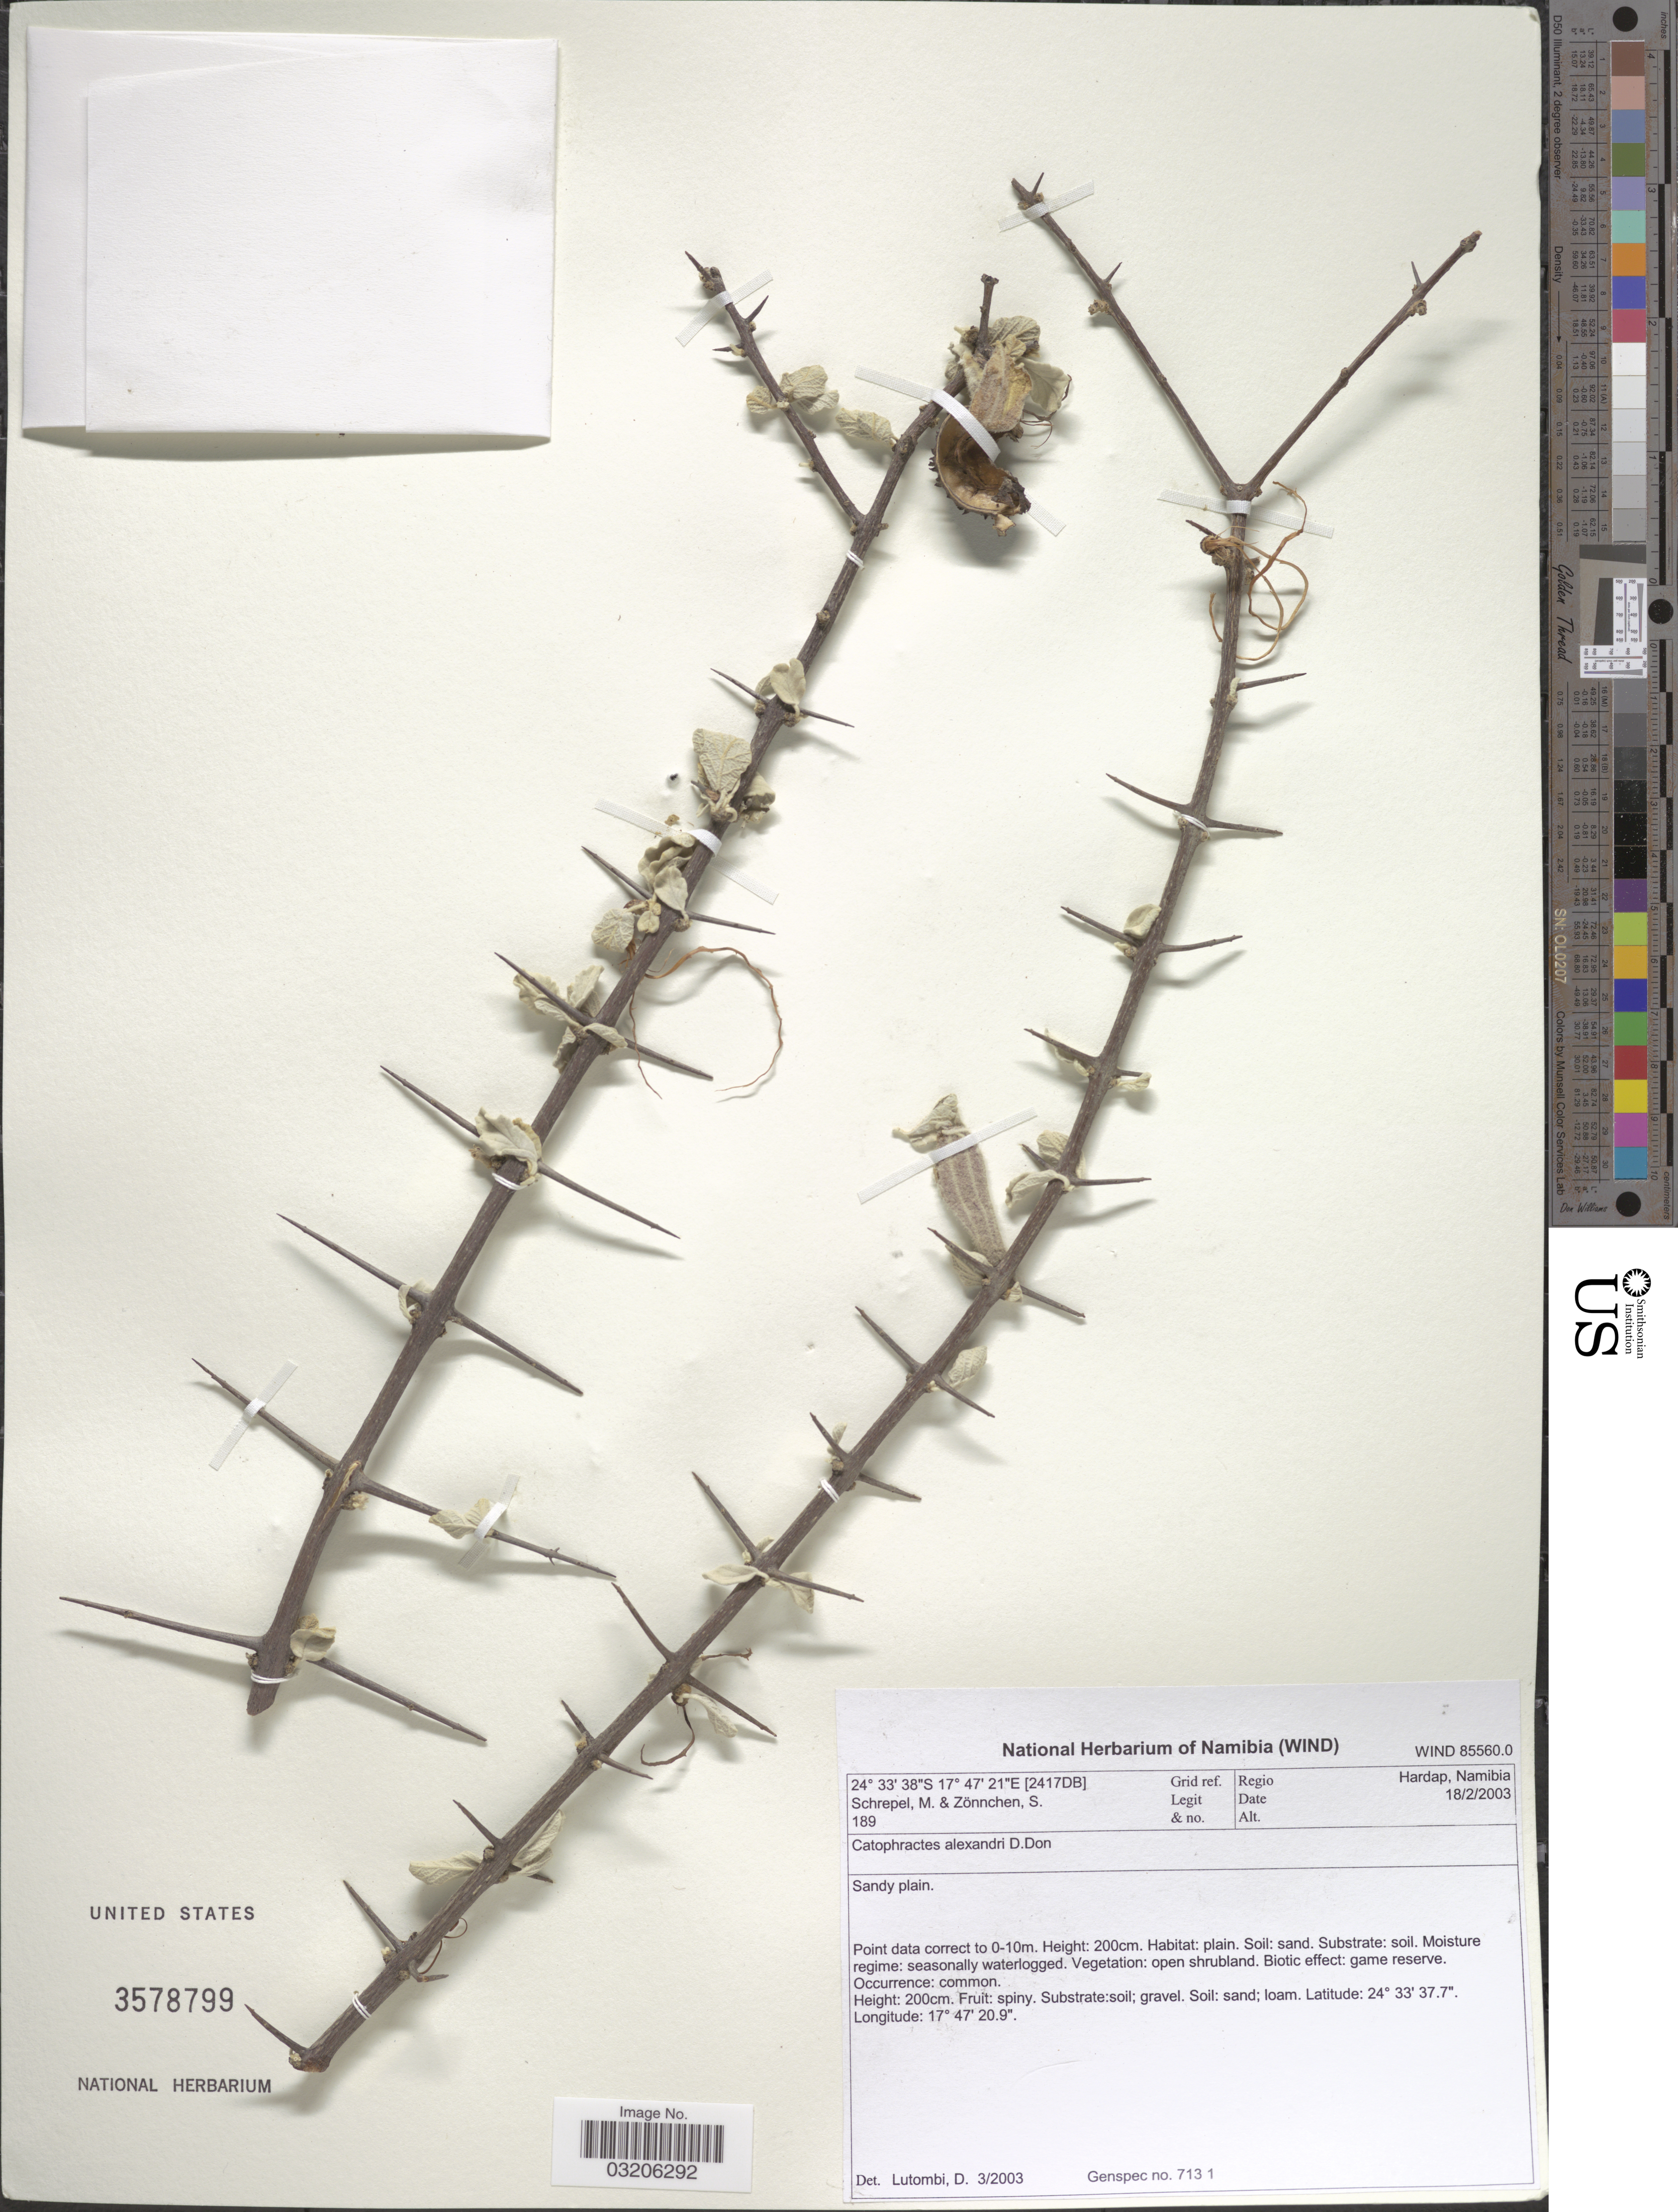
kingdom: Plantae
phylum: Tracheophyta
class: Magnoliopsida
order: Lamiales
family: Bignoniaceae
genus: Catophractes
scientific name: Catophractes alexandri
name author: D. Don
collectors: M. Schrepel & S. Zonnchen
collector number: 189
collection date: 2003-02-18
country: Namibia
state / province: Hardap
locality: [2417DB] Grid ref. Regio Hardap.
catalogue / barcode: US 3578799